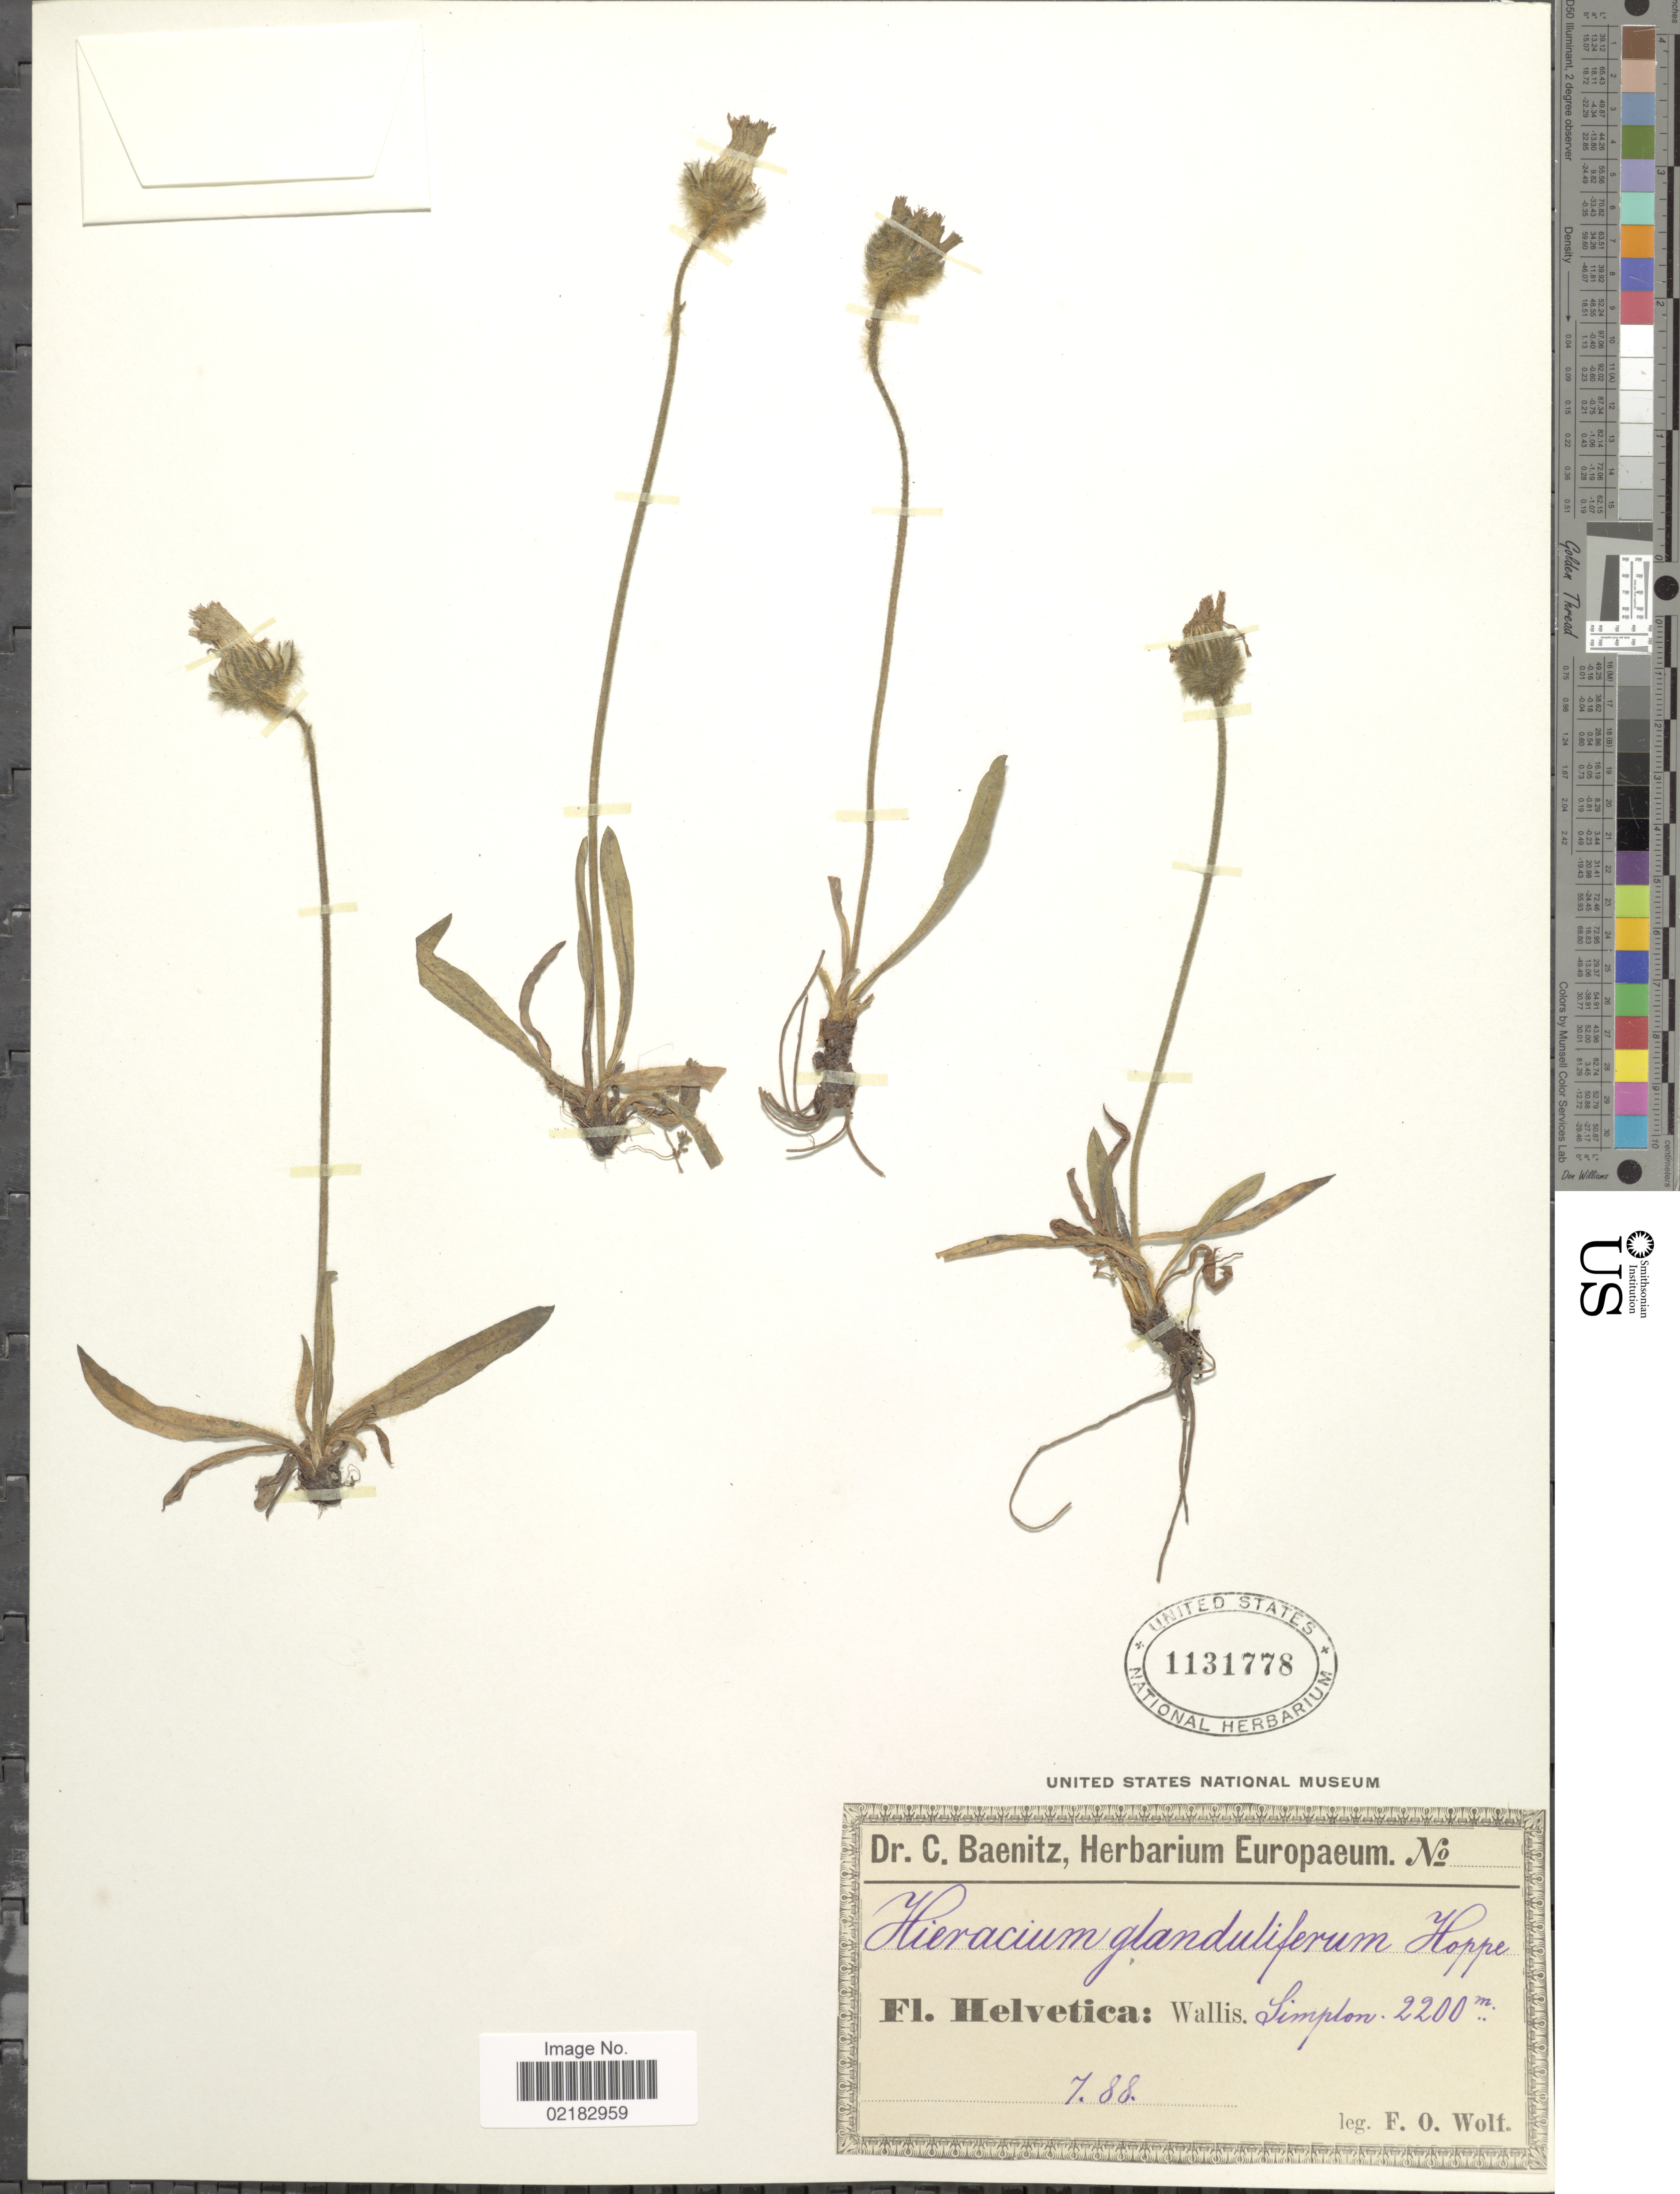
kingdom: Plantae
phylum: Tracheophyta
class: Magnoliopsida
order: Asterales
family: Asteraceae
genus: Hieracium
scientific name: Hieracium piliferum subsp. glanduliferum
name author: (Hoppe) Zahn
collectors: F. Wolf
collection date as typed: Transcribed d/m/y: /7/88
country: Switzerland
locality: Helvetica: Wallis, Simplon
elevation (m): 2200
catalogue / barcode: US 1131778